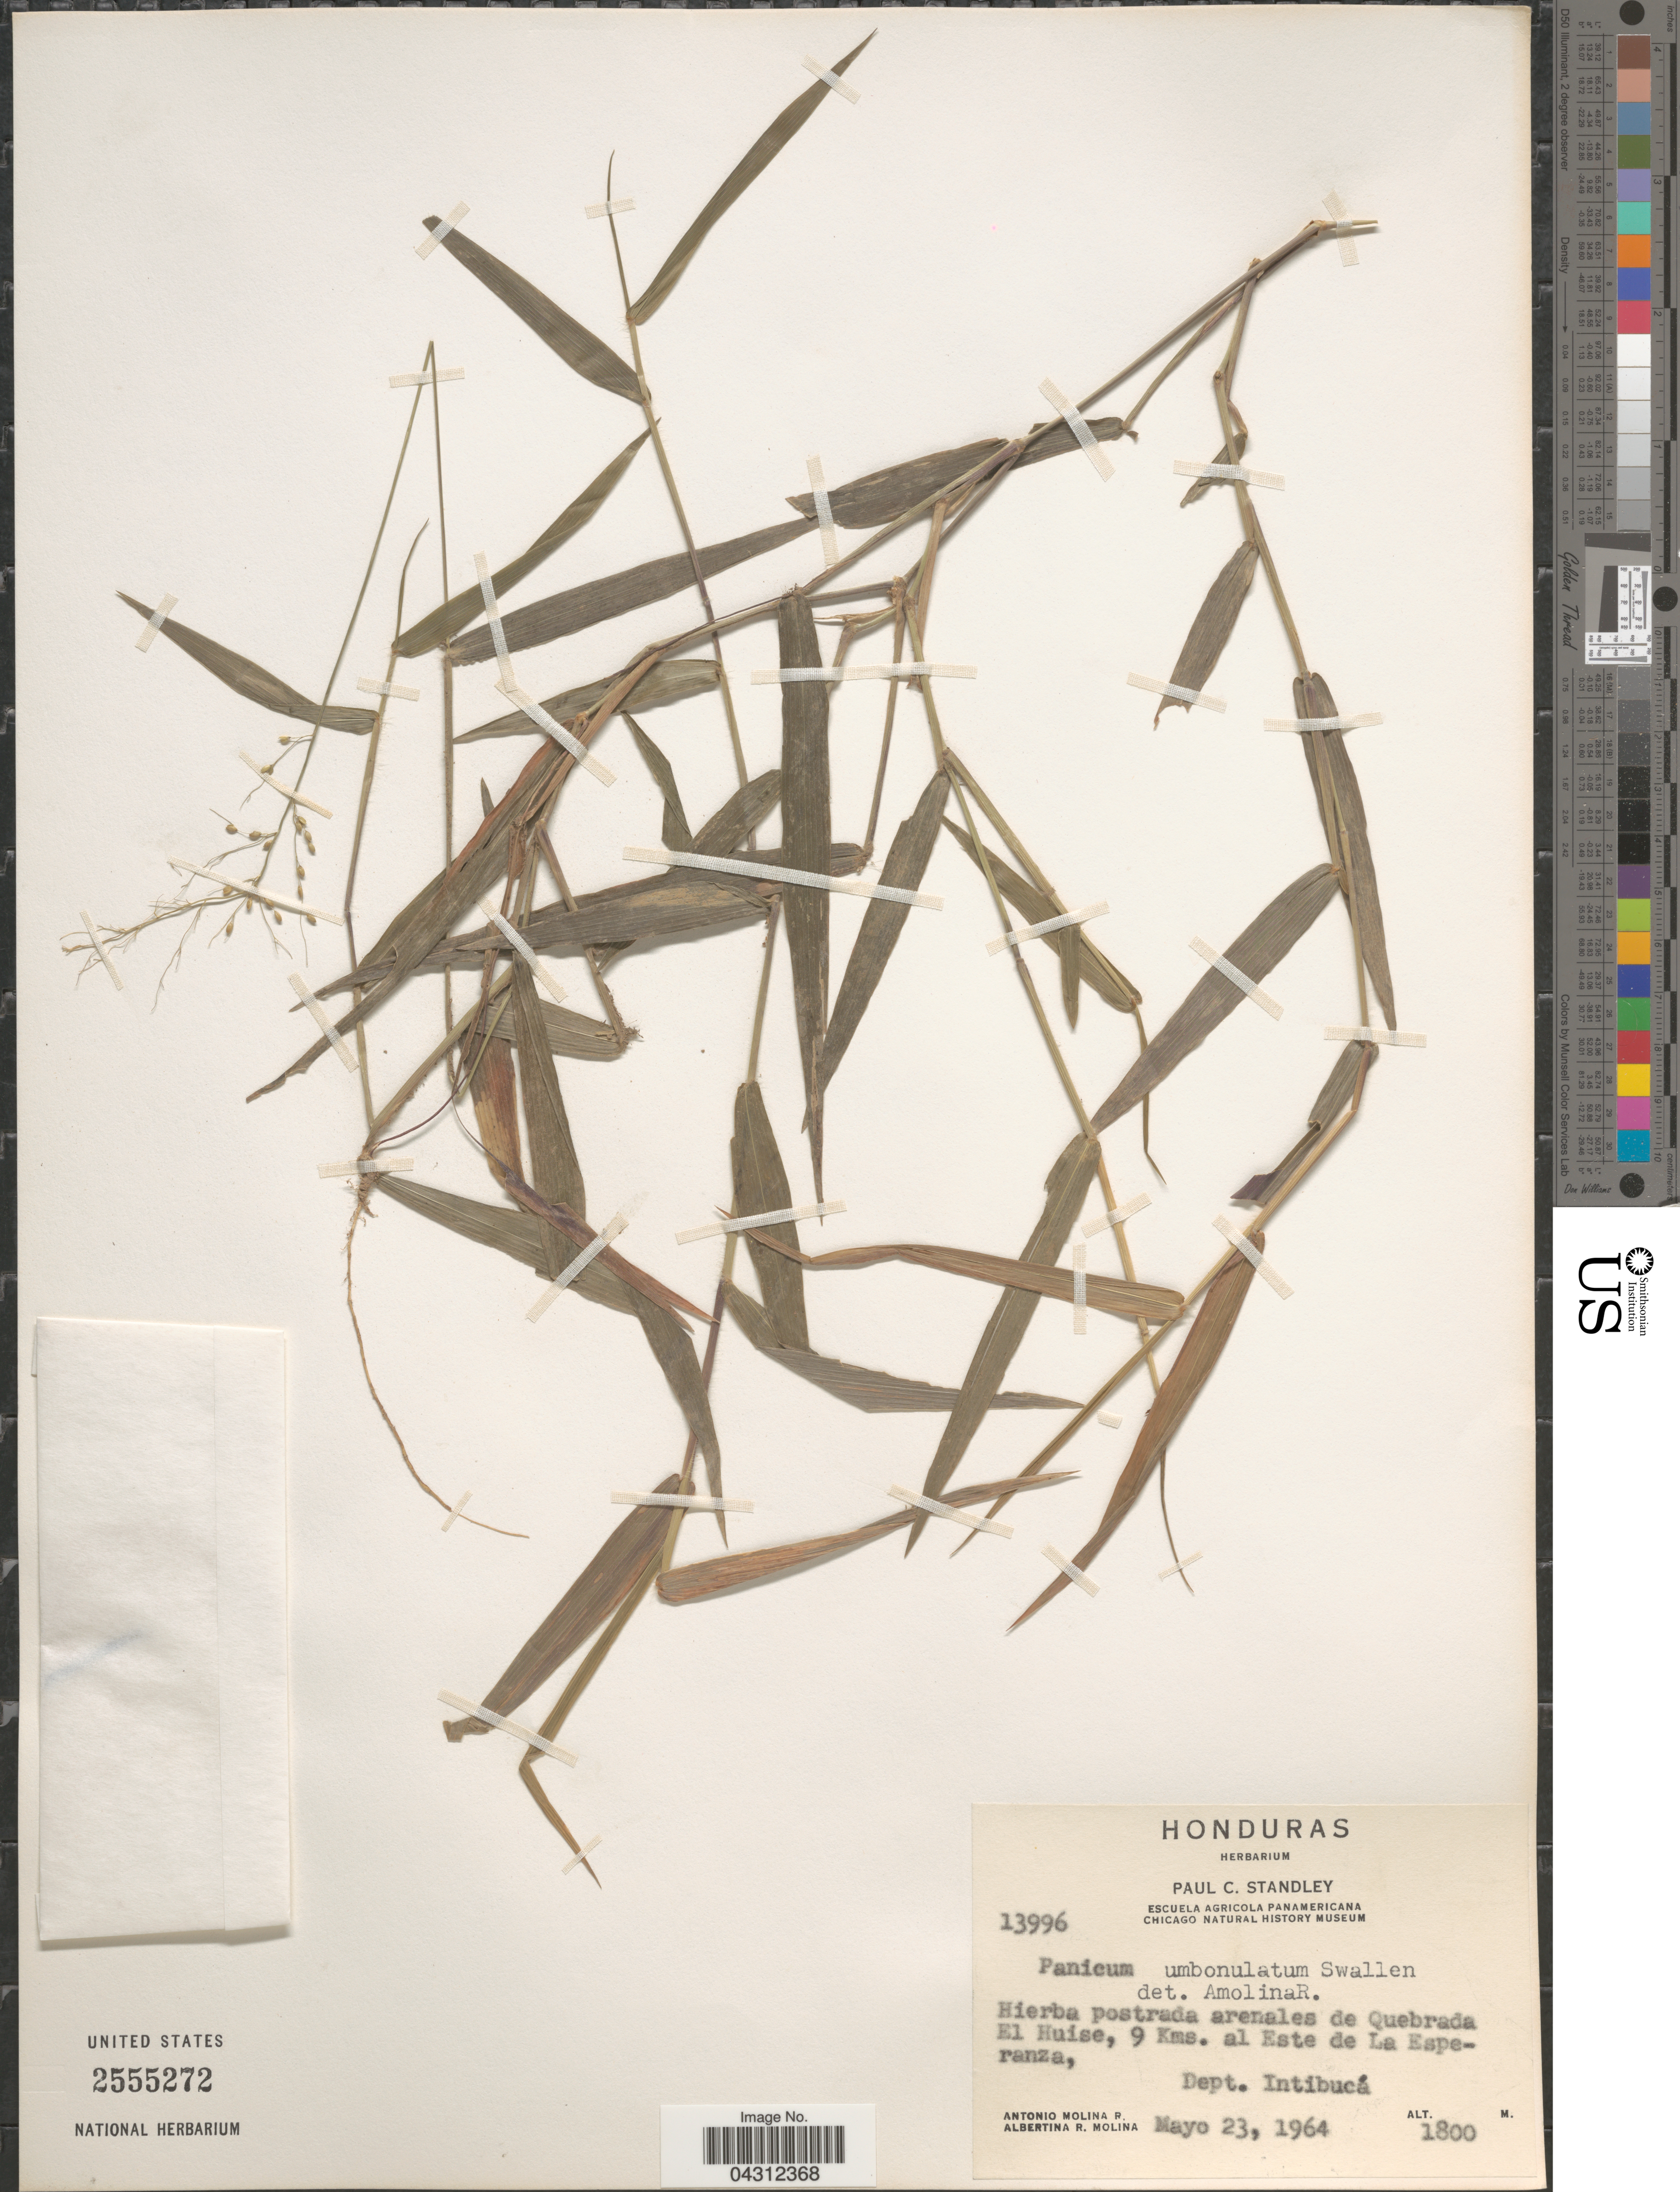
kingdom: Plantae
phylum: Tracheophyta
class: Liliopsida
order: Poales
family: Poaceae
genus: Dichanthelium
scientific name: Dichanthelium umbonulatum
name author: (Swallen) Davidse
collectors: A. Molina R. & A. R. Molina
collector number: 13996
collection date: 1964-05-23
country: Honduras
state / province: Intibuca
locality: Hierba postrada arenales de Quebrada El Huise, 9 Kms. al Este de La Esperanza, Dept. Intibucá.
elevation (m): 1800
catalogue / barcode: US 2555272